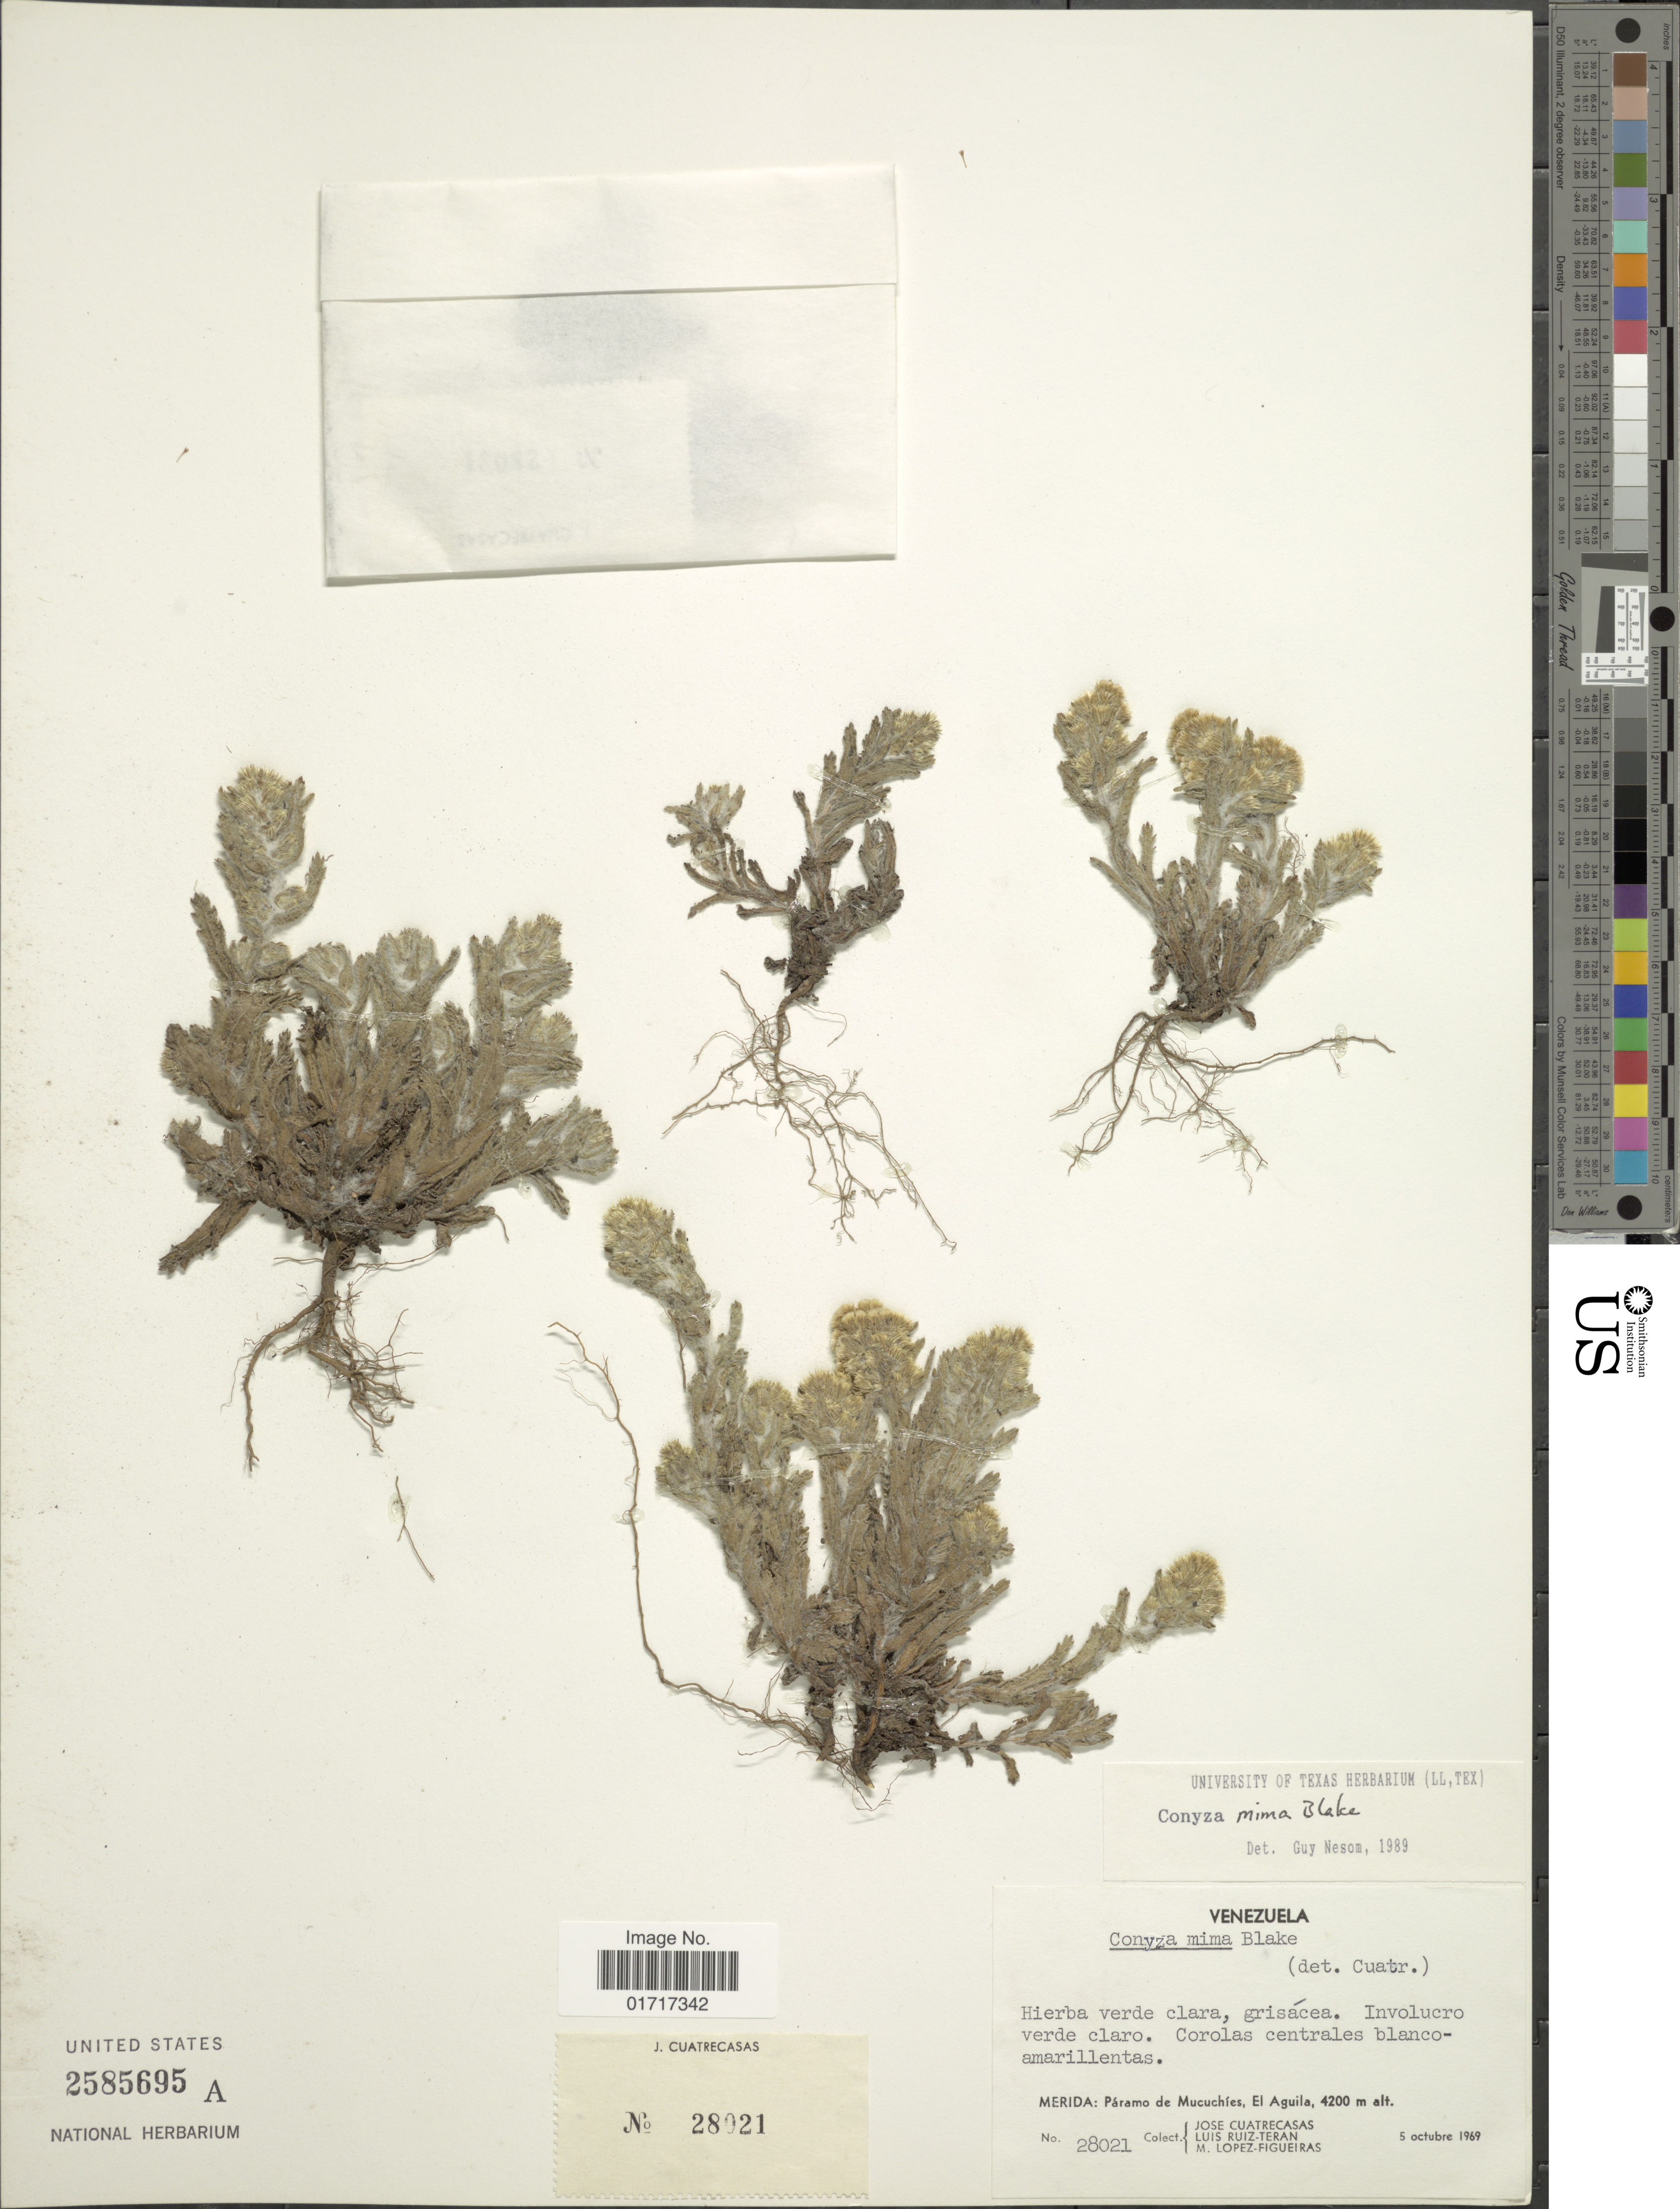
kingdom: Plantae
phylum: Tracheophyta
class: Magnoliopsida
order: Asterales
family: Asteraceae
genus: Conyza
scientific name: Conyza mima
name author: S.F. Blake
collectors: J. Cuatrecasas, L. E. Ruíz-Terán & M. Lopéz-F.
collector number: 28021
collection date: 1969-10-05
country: Venezuela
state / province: Mérida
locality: Merida: Paramo de Mucuchies, El Aguila.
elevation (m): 4200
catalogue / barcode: US 2585695A